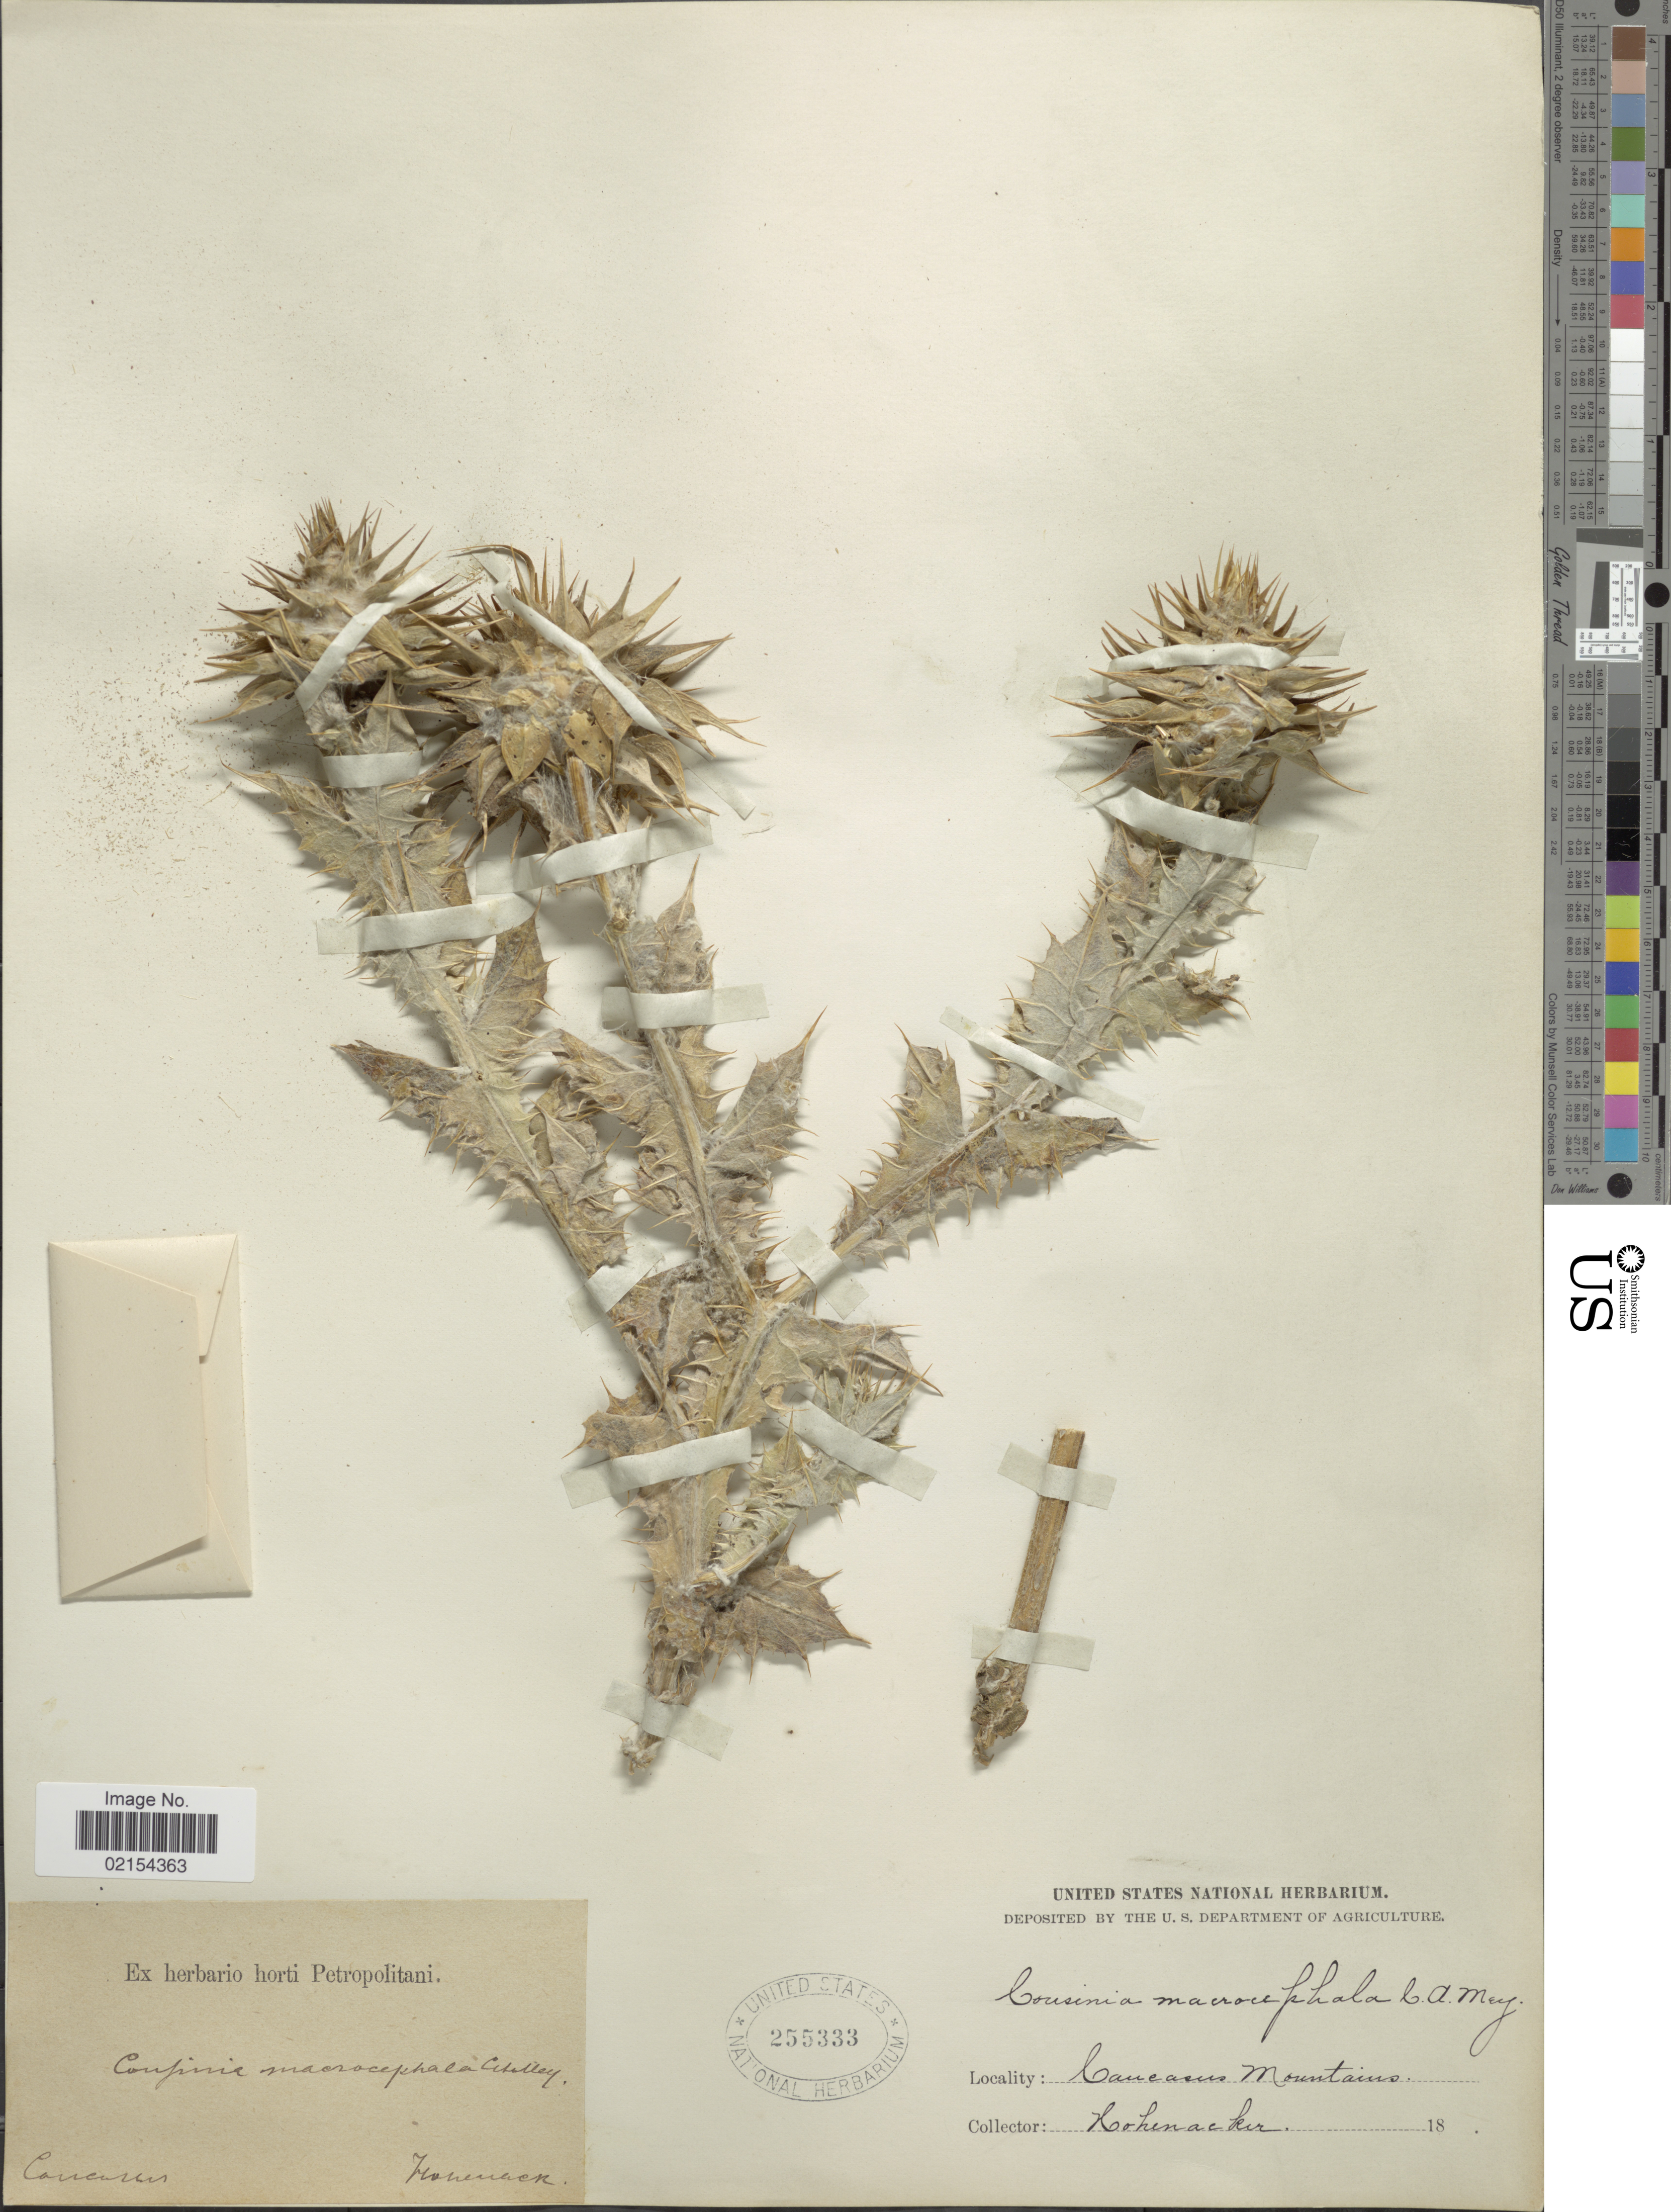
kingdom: Plantae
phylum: Tracheophyta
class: Magnoliopsida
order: Asterales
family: Asteraceae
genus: Cousinia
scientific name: Cousinia macrocephala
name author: C.A. Mey.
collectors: Hohenacker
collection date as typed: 18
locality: Caucasus Mountains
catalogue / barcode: US 255333